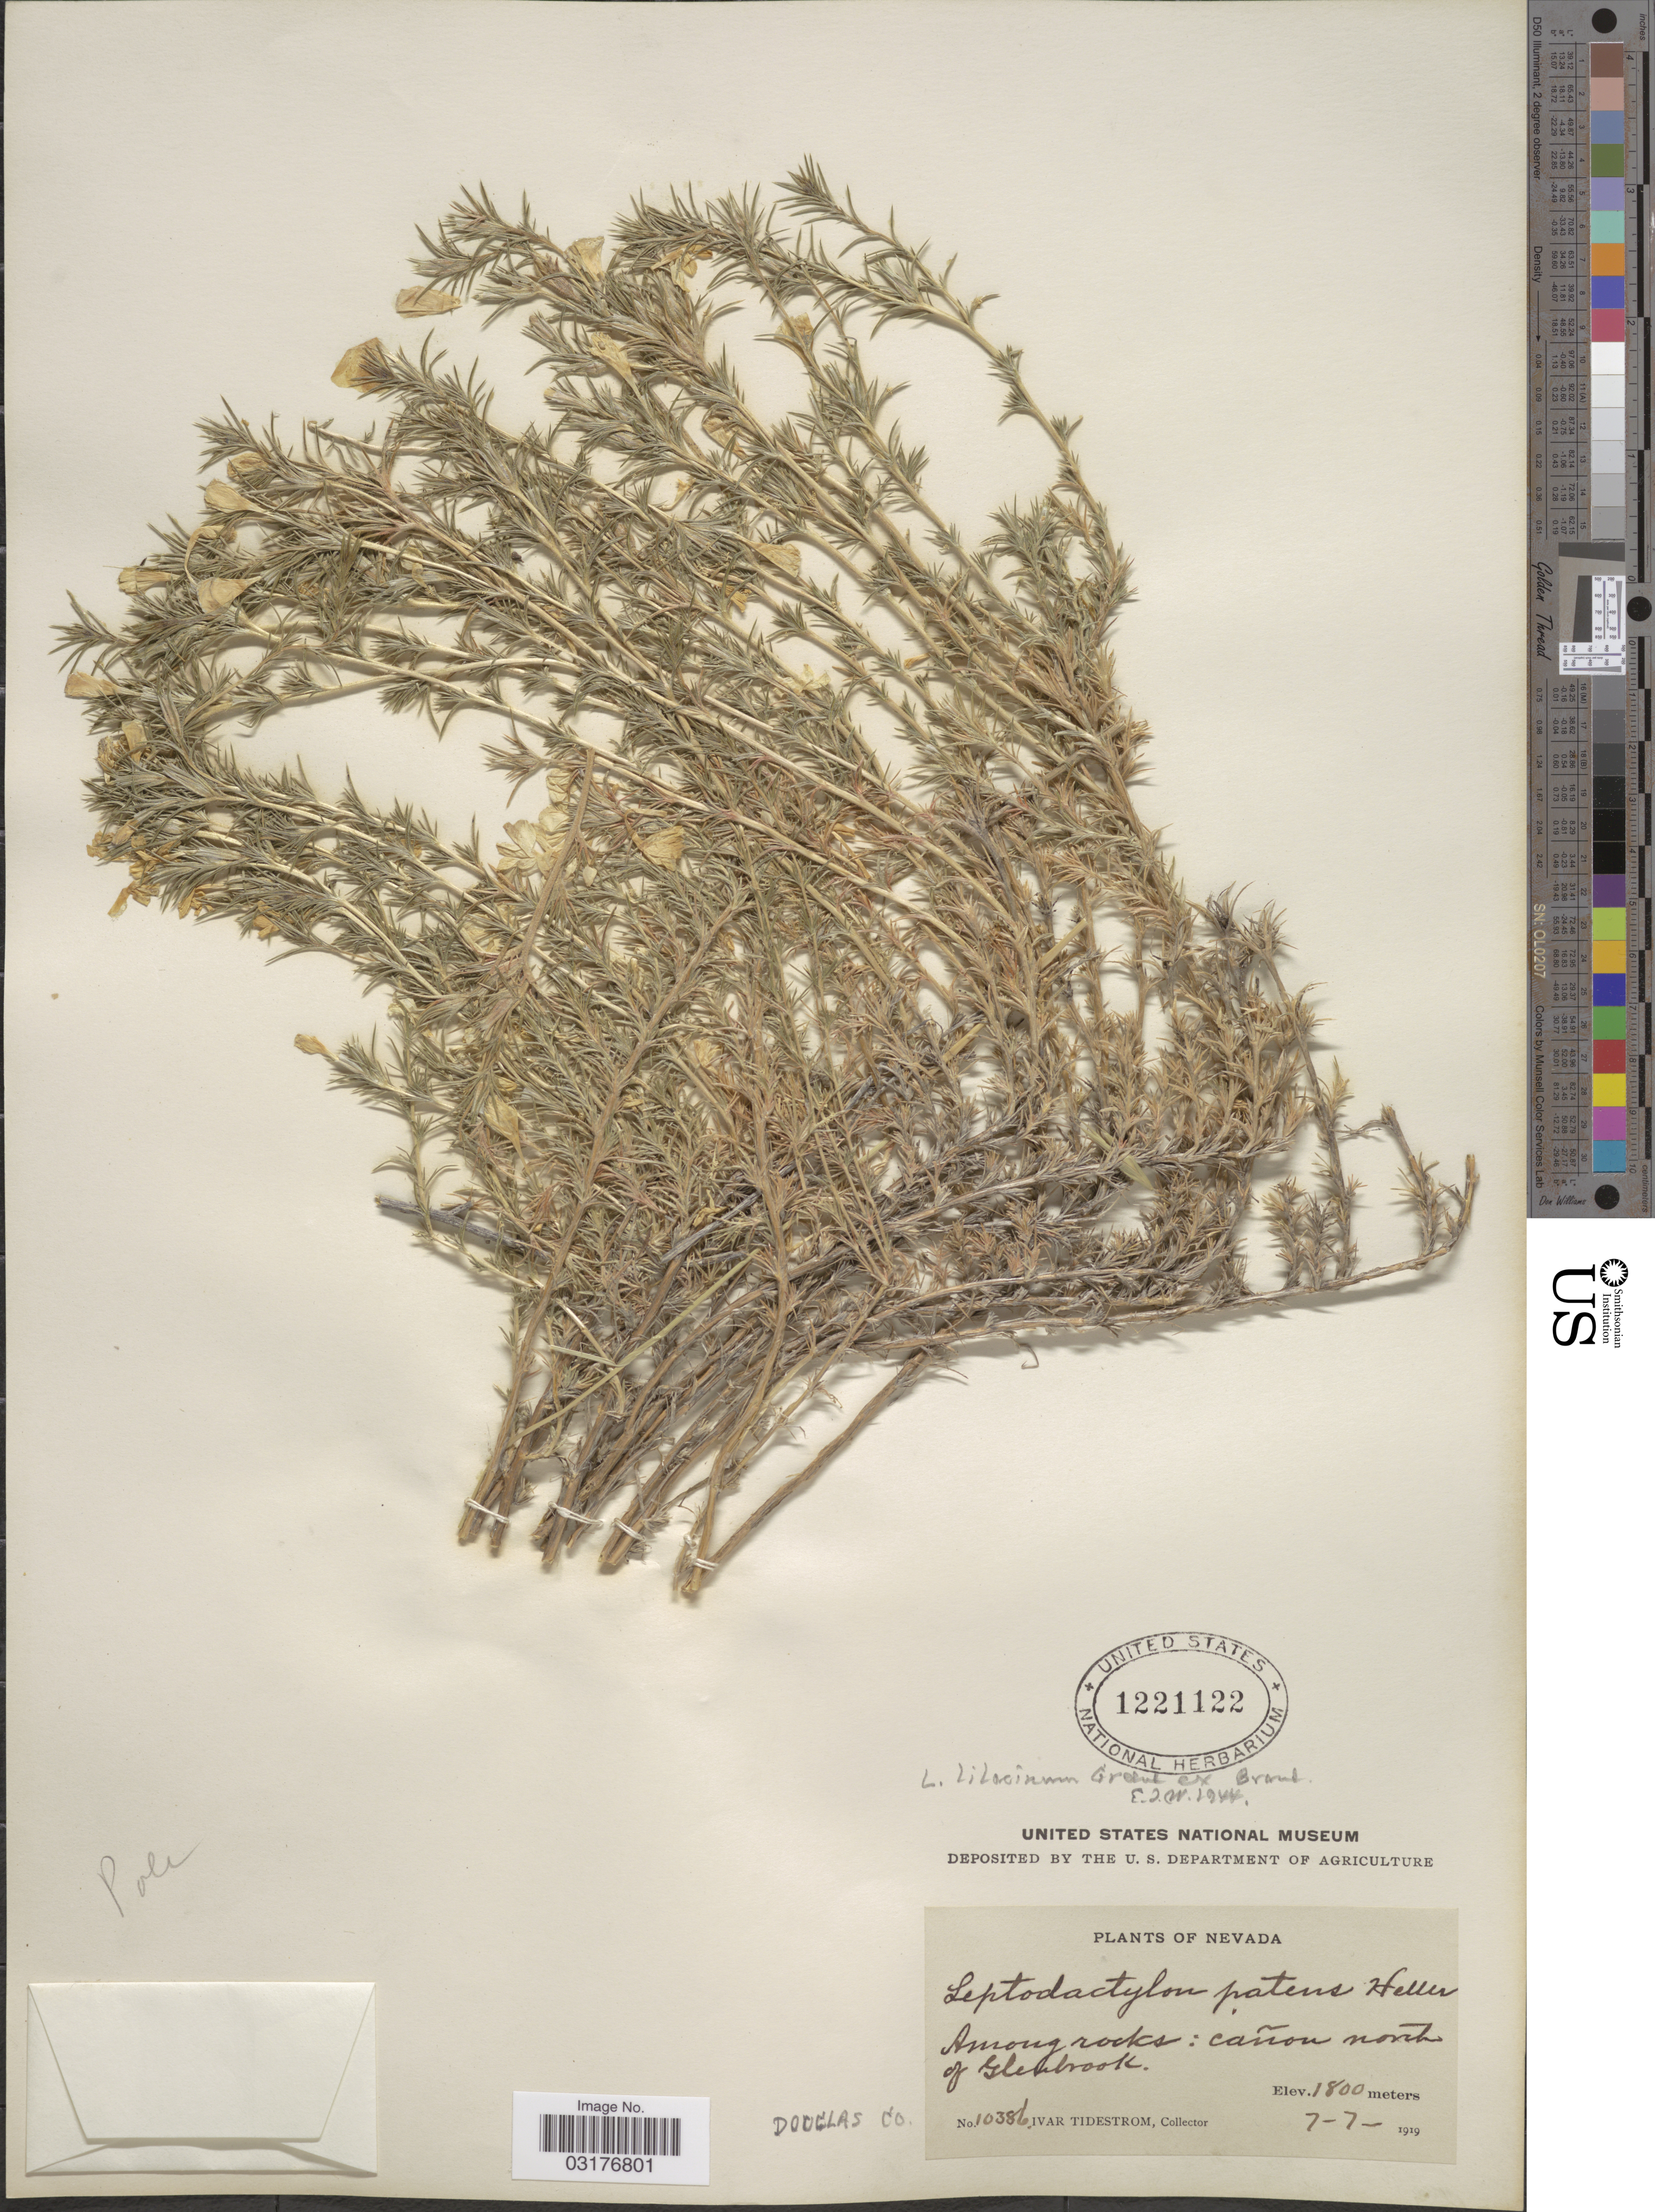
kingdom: Plantae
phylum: Tracheophyta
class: Magnoliopsida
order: Ericales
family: Polemoniaceae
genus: Linanthus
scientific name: Linanthus pungens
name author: (Torr.) J.M. Porter & L.A. Johnson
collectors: I. F. Tidestrom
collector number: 10386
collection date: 1919-07-07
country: United States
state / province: Nevada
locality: Cañon north of Glenbrook. Douglas Co.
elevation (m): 1800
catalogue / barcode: US 1221122